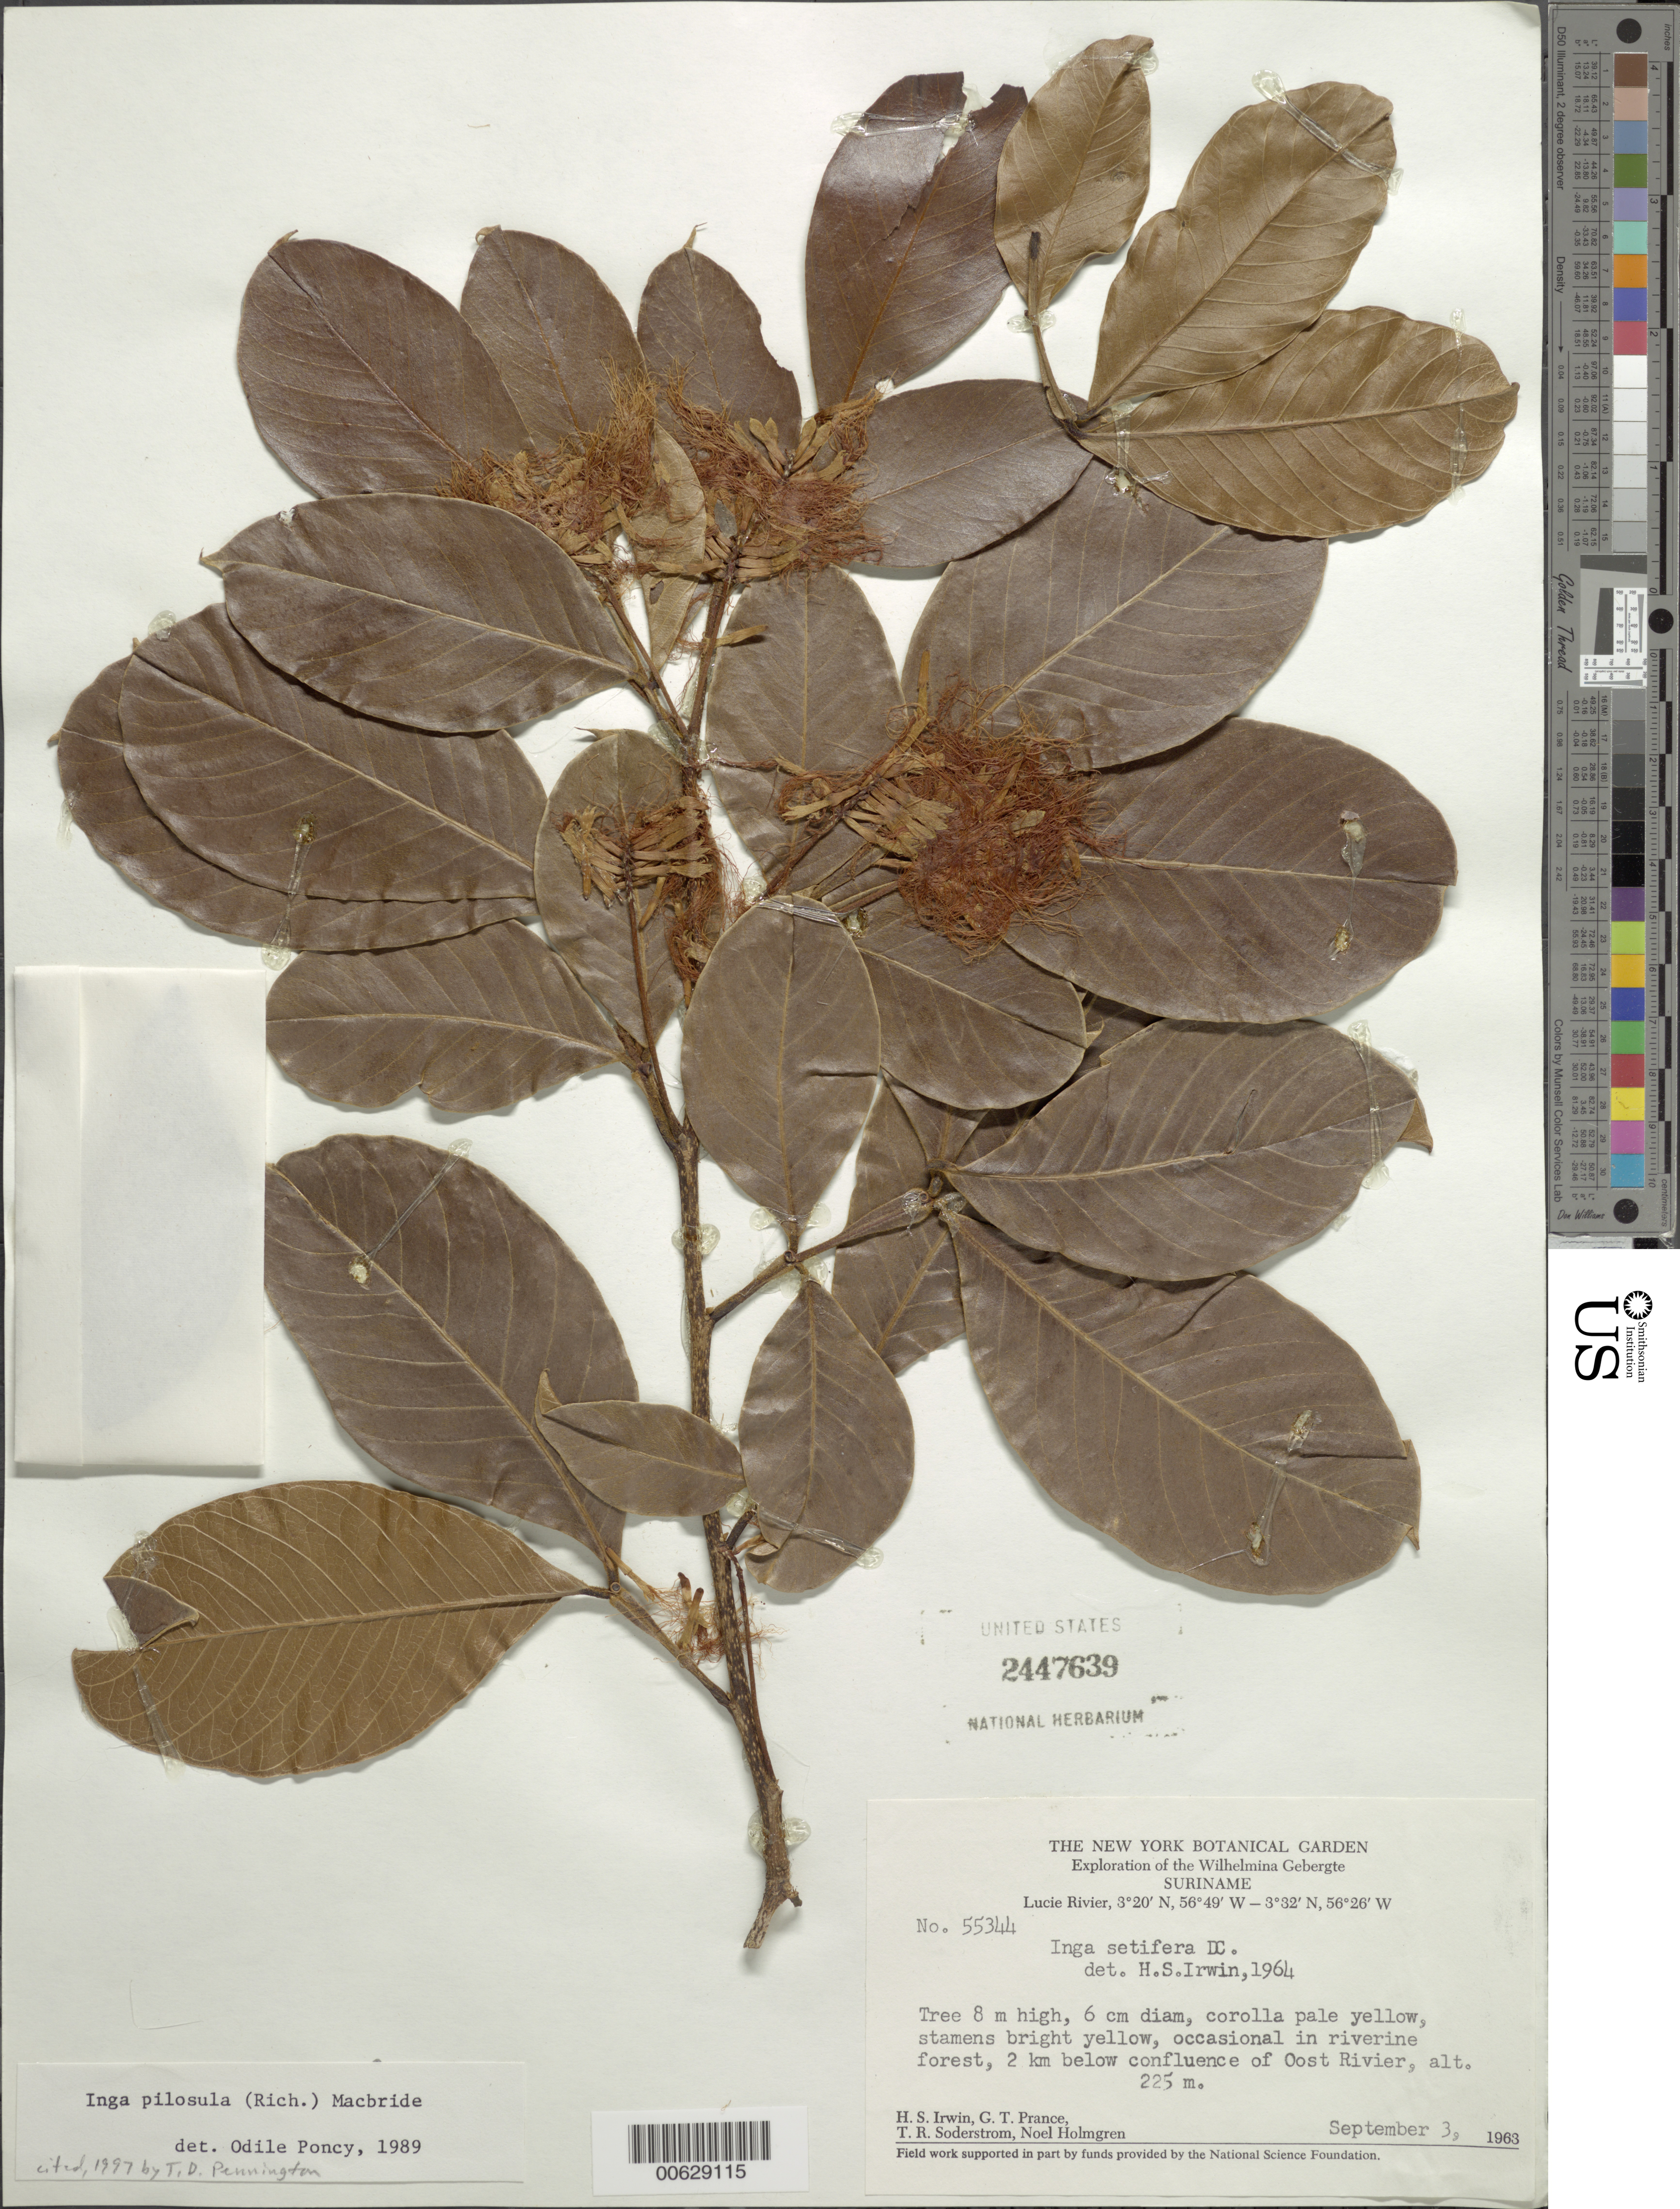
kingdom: Plantae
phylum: Tracheophyta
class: Magnoliopsida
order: Fabales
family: Fabaceae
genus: Inga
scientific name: Inga pilosula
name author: (Rich.) J.F. Macbr.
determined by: Poncy, O.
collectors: H. Irwin, G. T. Prance, T. R. Soderstrom & N. H. Holmgren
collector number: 55344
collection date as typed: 3-Sep-63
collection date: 1963-09-03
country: Suriname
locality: Lucie R., 2 km below confl. with Oost R., Wilhelmina Gebergte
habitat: Riverine forest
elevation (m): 225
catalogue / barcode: US 2447639